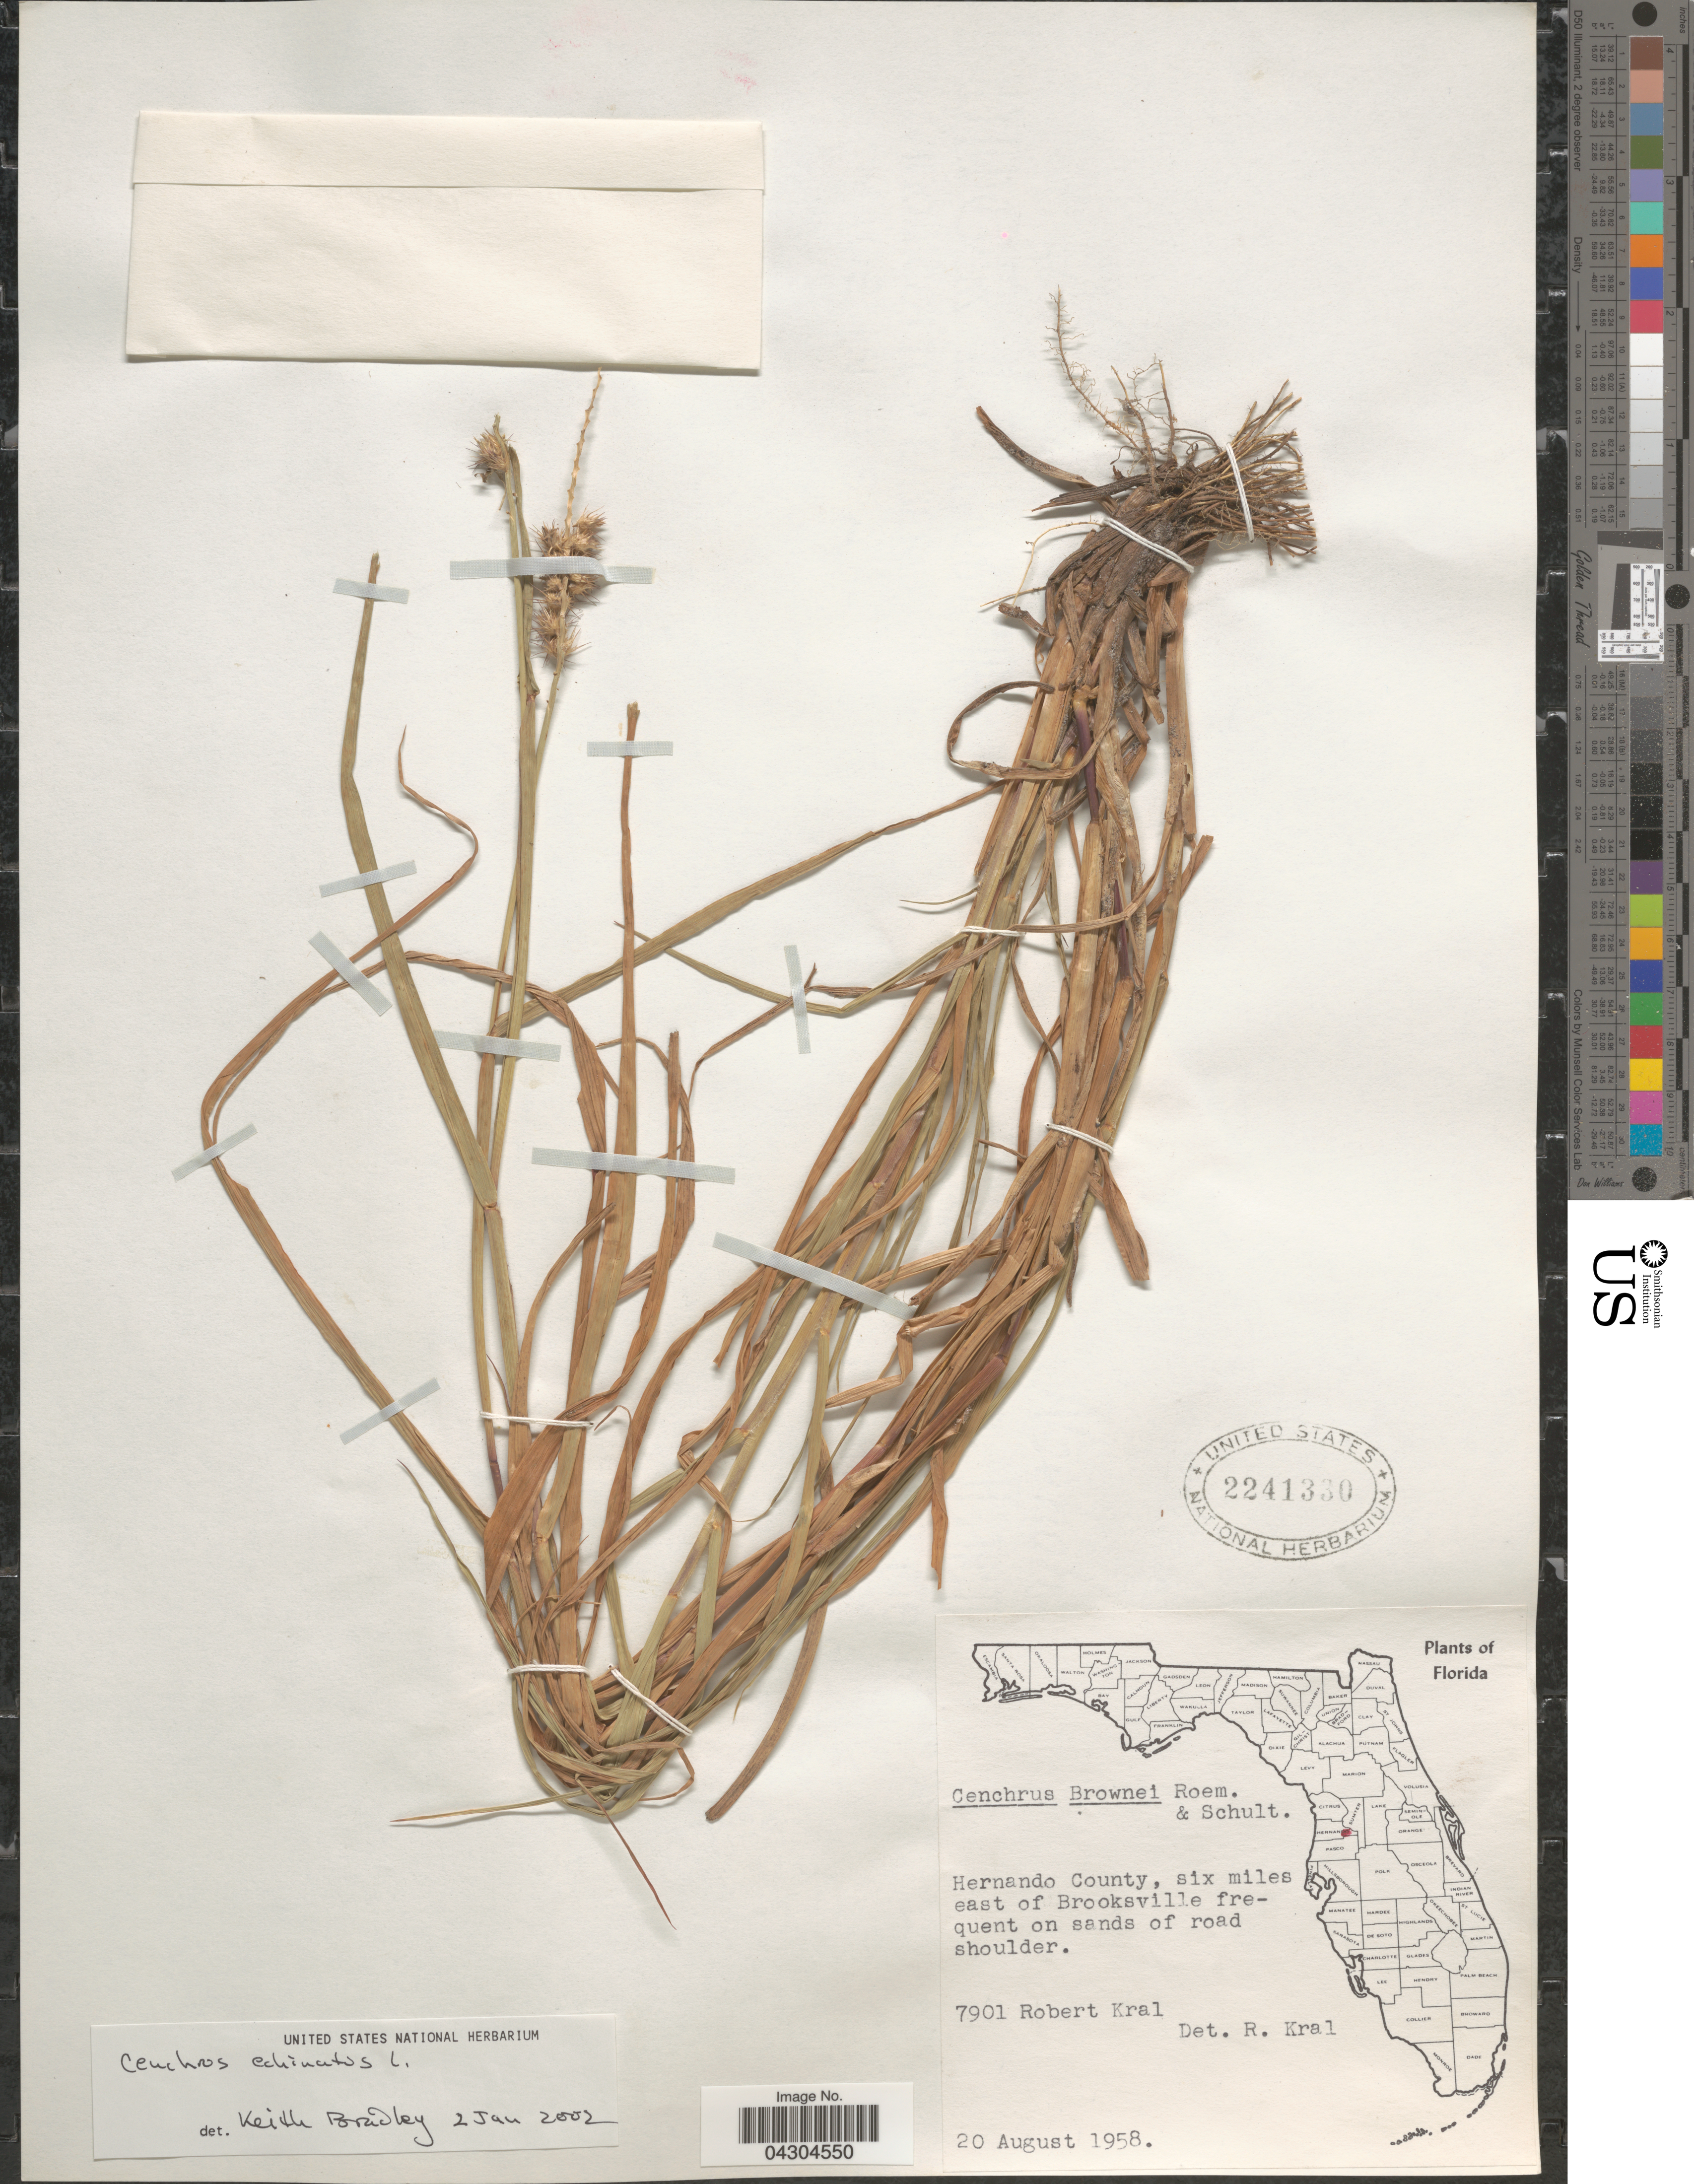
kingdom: Plantae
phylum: Tracheophyta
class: Liliopsida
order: Poales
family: Poaceae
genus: Cenchrus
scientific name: Cenchrus gracillimus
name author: Nash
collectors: R. Kral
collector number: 7901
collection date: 1958-08-20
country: United States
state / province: Florida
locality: Hernando County, six miles east of Brooksville frequent on sands of road shoulder.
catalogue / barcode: US 2241330